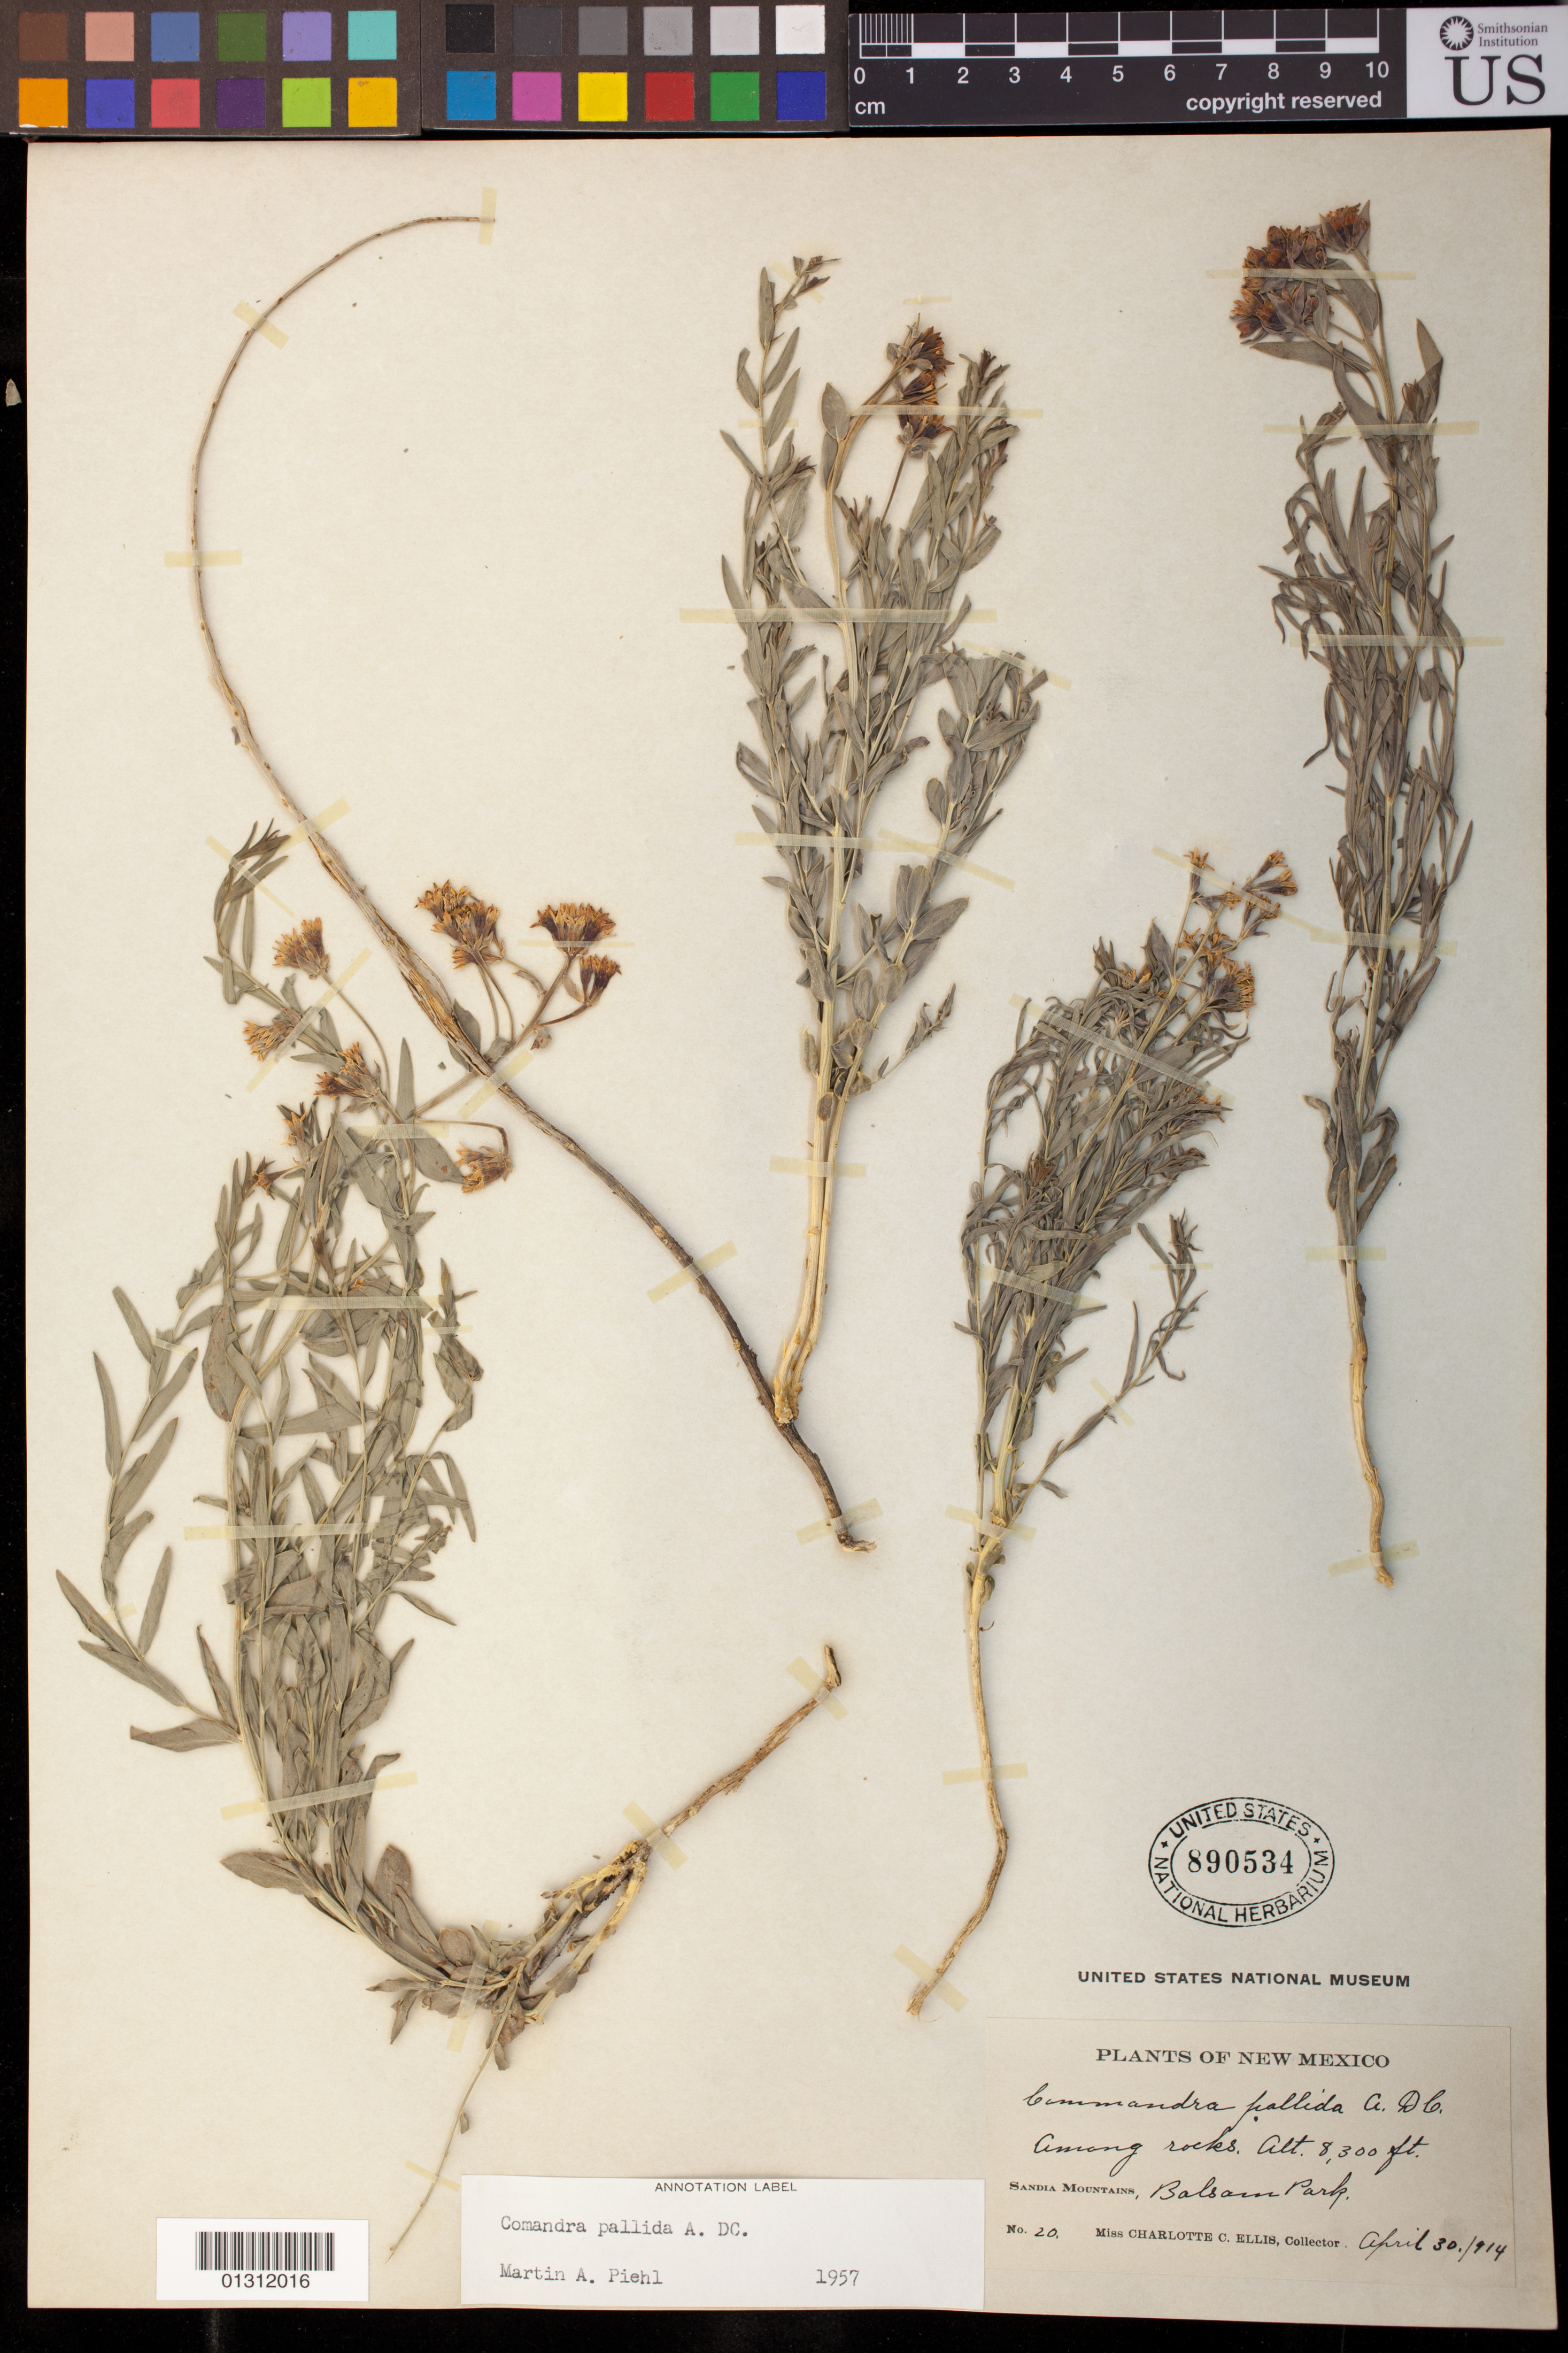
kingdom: Plantae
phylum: Tracheophyta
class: Magnoliopsida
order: Santalales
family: Comandraceae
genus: Comandra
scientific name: Comandra pallida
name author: A. DC.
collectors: C. C. Ellis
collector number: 20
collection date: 1914-04-30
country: United States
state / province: New Mexico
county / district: Bernalillo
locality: Sandia Mountains, Balsam Park.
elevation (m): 2530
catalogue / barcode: US 890534